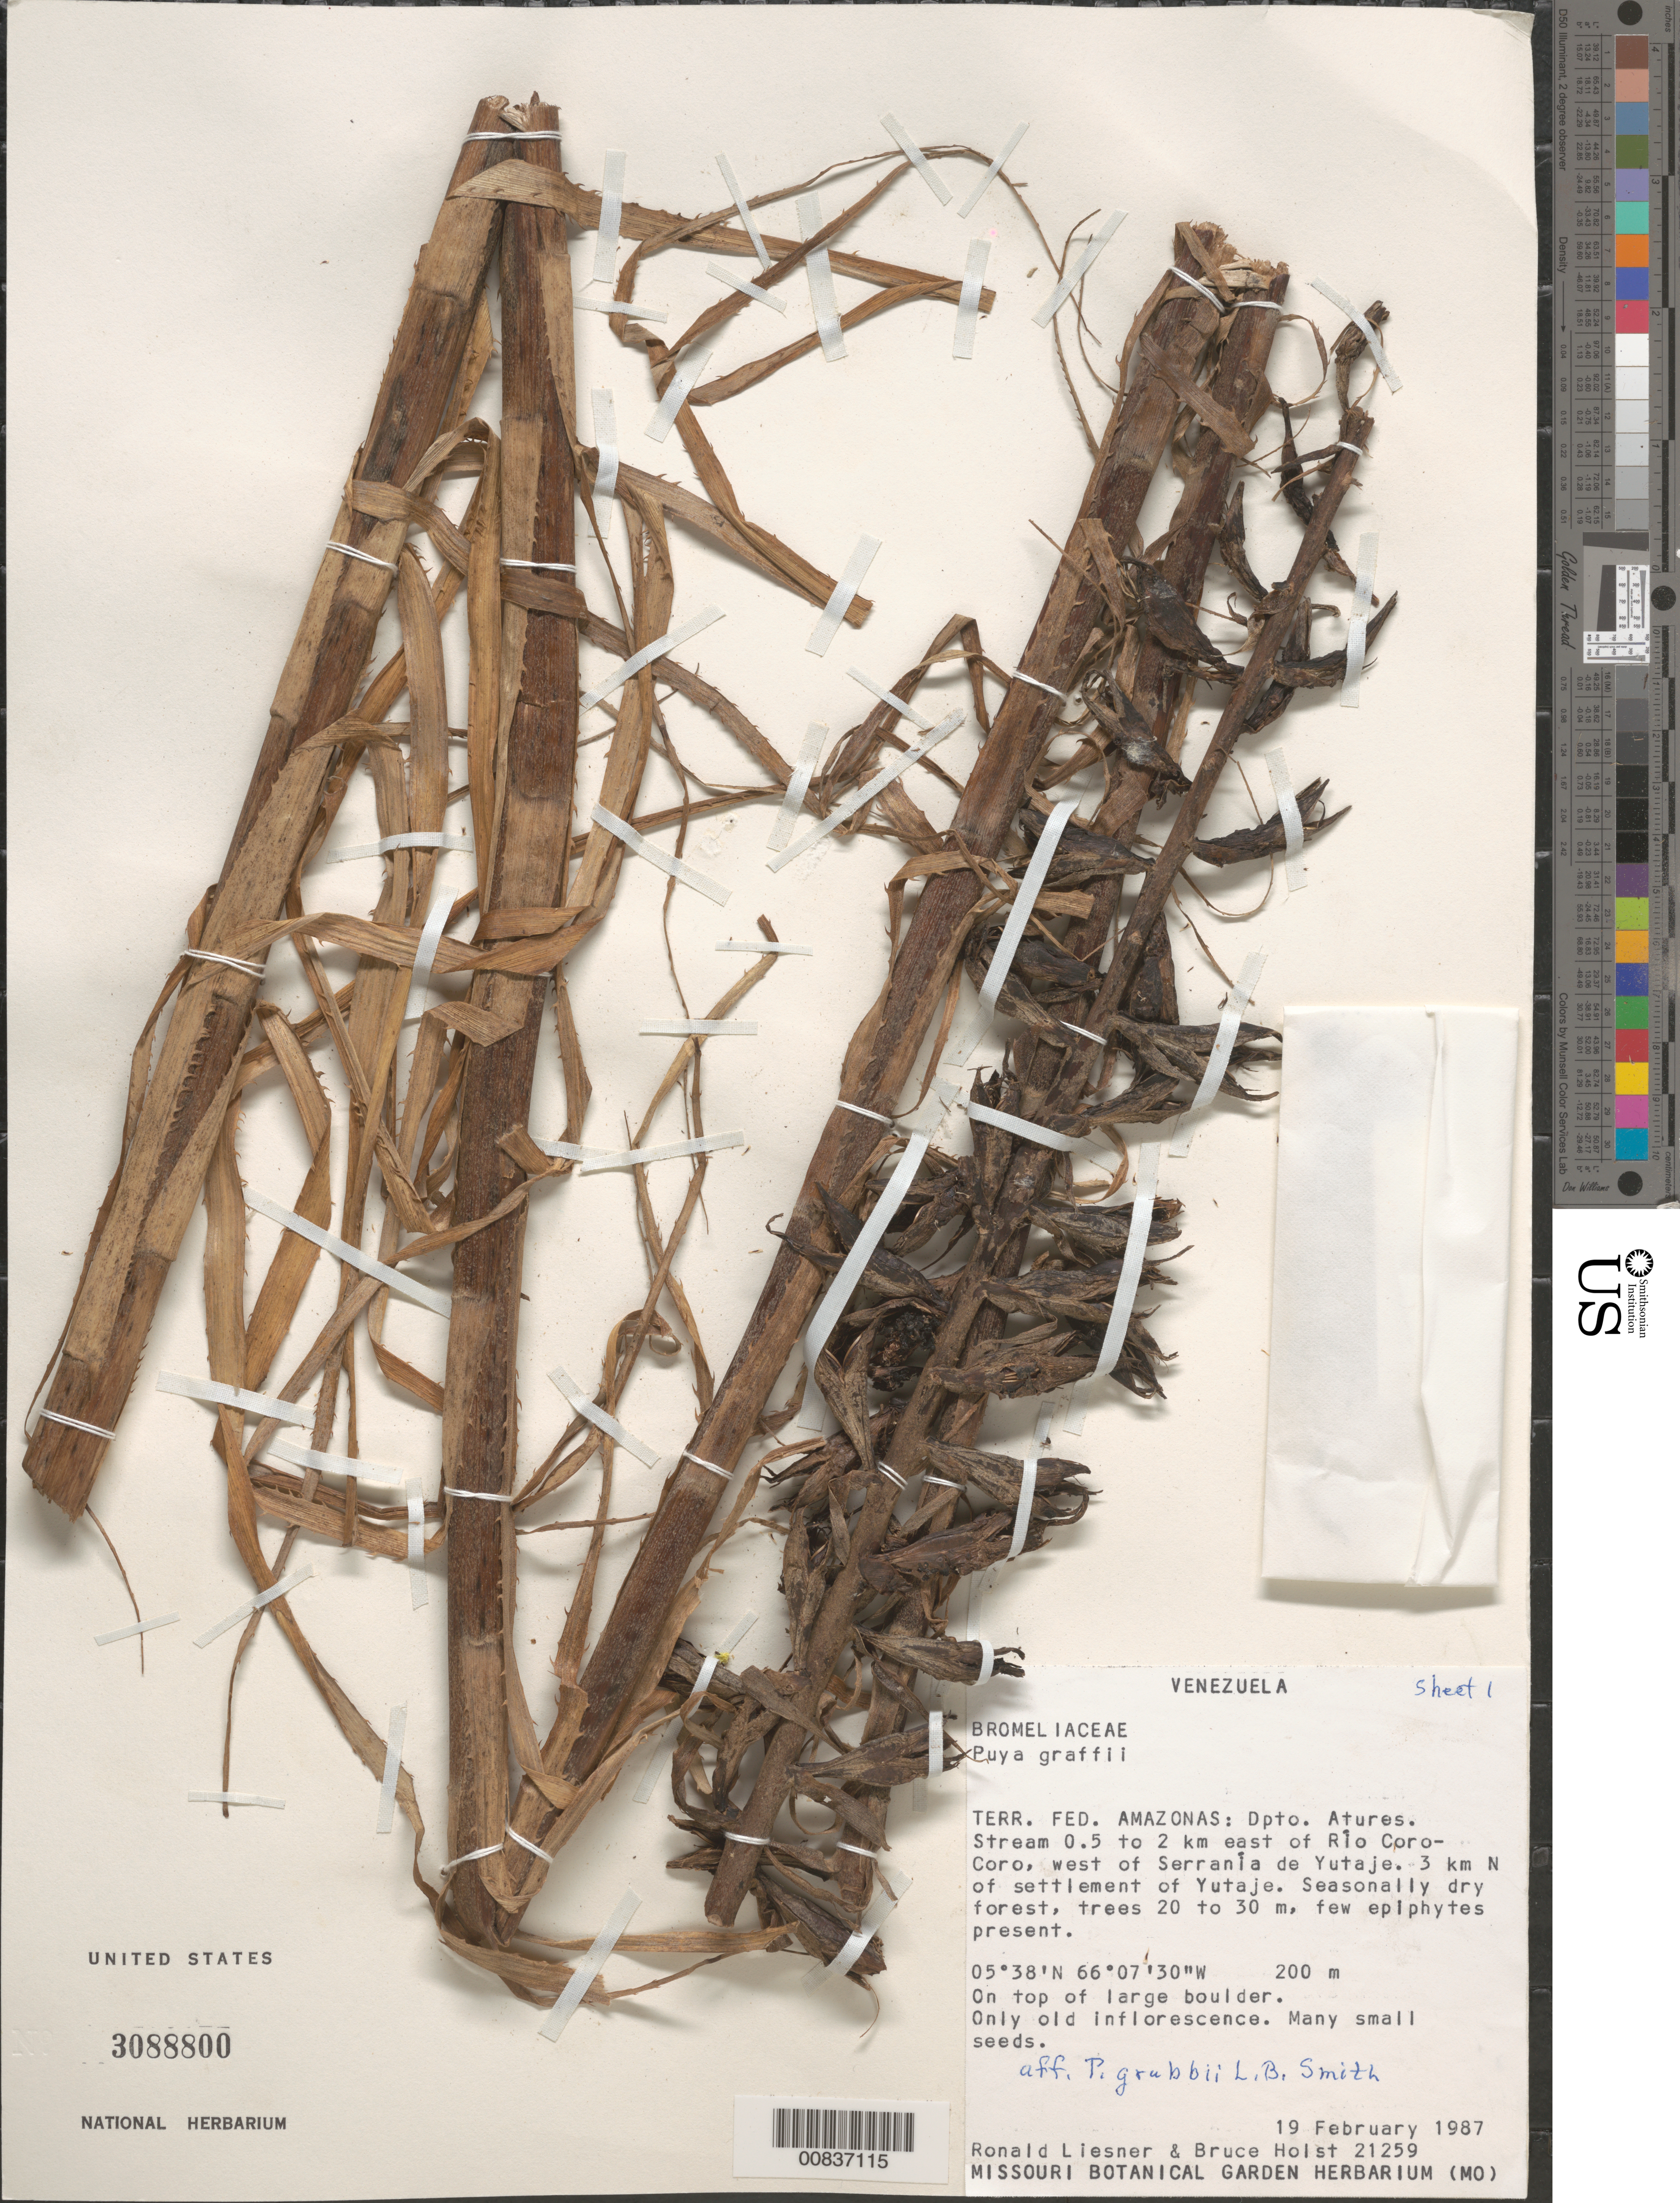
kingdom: Plantae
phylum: Tracheophyta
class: Liliopsida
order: Poales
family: Bromeliaceae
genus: Puya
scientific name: Puya grafii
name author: Rauh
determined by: Smith, Lyman B., (US), NMNH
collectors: R. L. Liesner & B. Holst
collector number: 21259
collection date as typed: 19-Feb-87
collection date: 1987-02-19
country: Venezuela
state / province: Amazonas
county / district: Atures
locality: Río Coro-Coro, 0.5-2 km E of, W of Serrania de Yutajé; 3 km N of settlement of Yutajé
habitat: Seasonally dry forest, trees 20 to 30 m, few epiphytes present; on top of large boulder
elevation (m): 200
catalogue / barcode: US 3088800